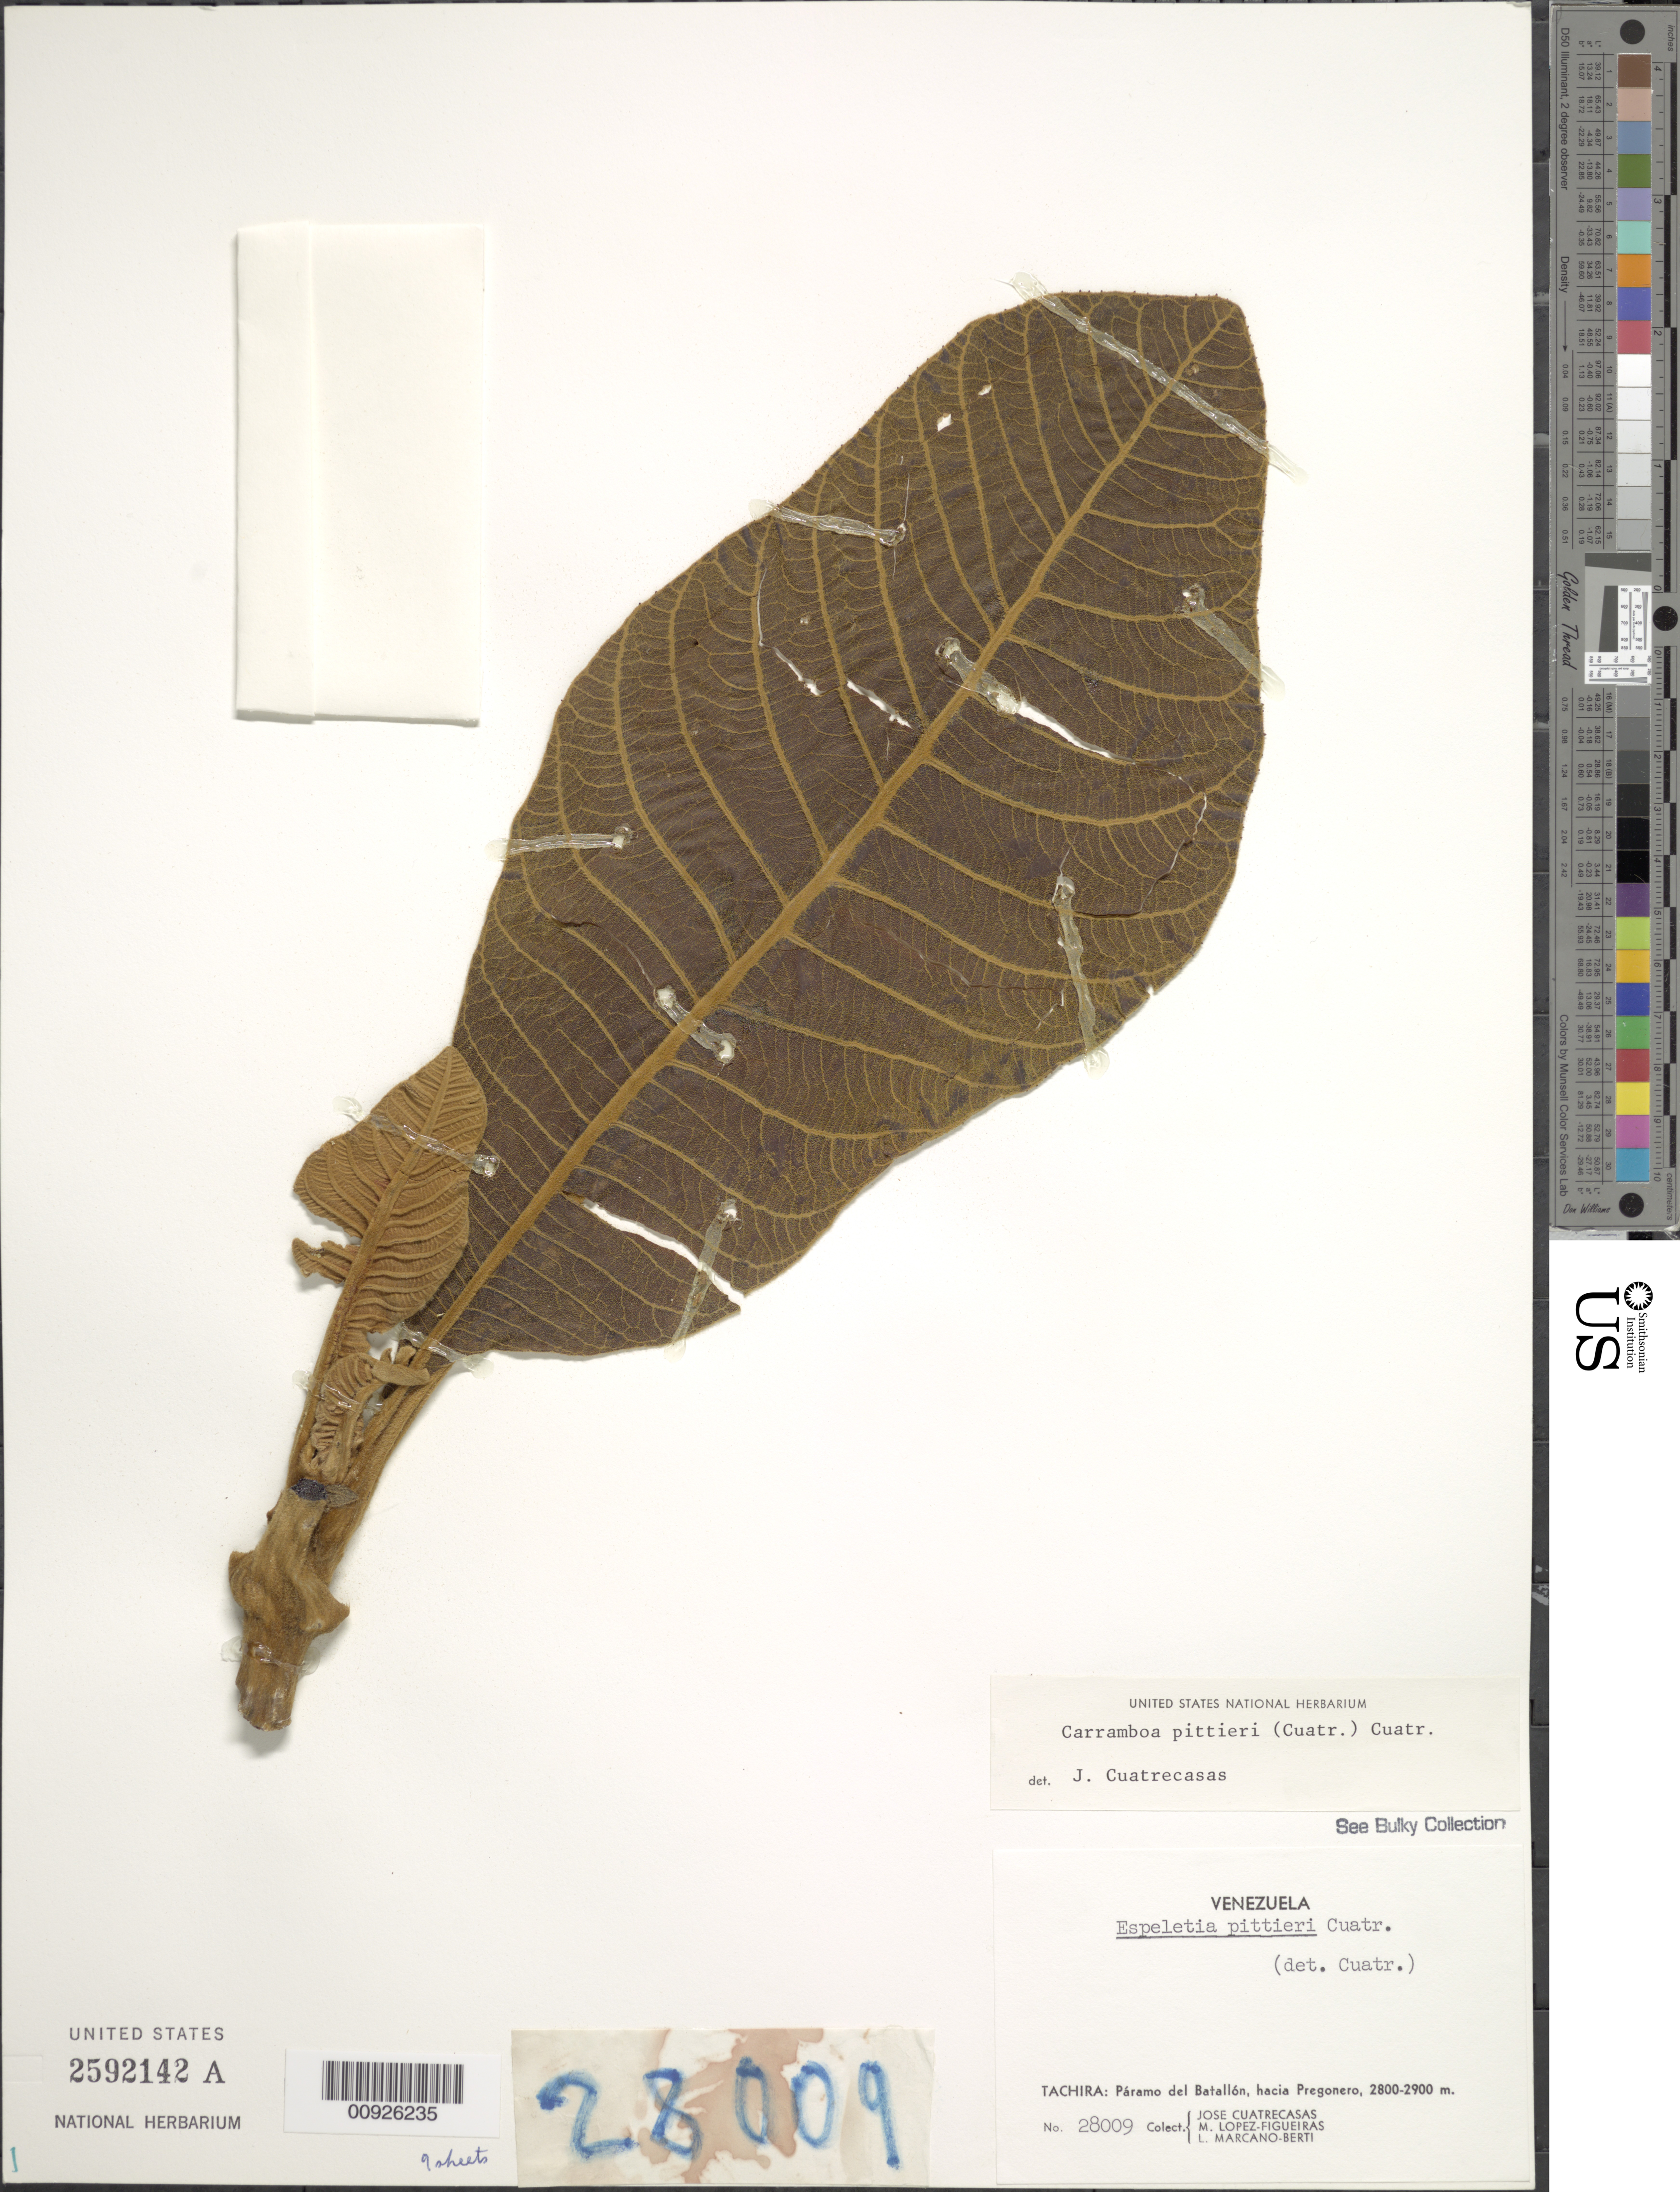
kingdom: Plantae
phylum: Tracheophyta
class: Magnoliopsida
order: Asterales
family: Asteraceae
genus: Carramboa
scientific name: Carramboa badilloi var. pittieri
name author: (Cuatrec.) Cuatrec.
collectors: J. Cuatrecasas, M. López Figueiras & L. Marcano-Berti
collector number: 28009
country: Venezuela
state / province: Tachira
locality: Paramo del Batallon, hacia Pregonero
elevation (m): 2800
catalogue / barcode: US 2592142A